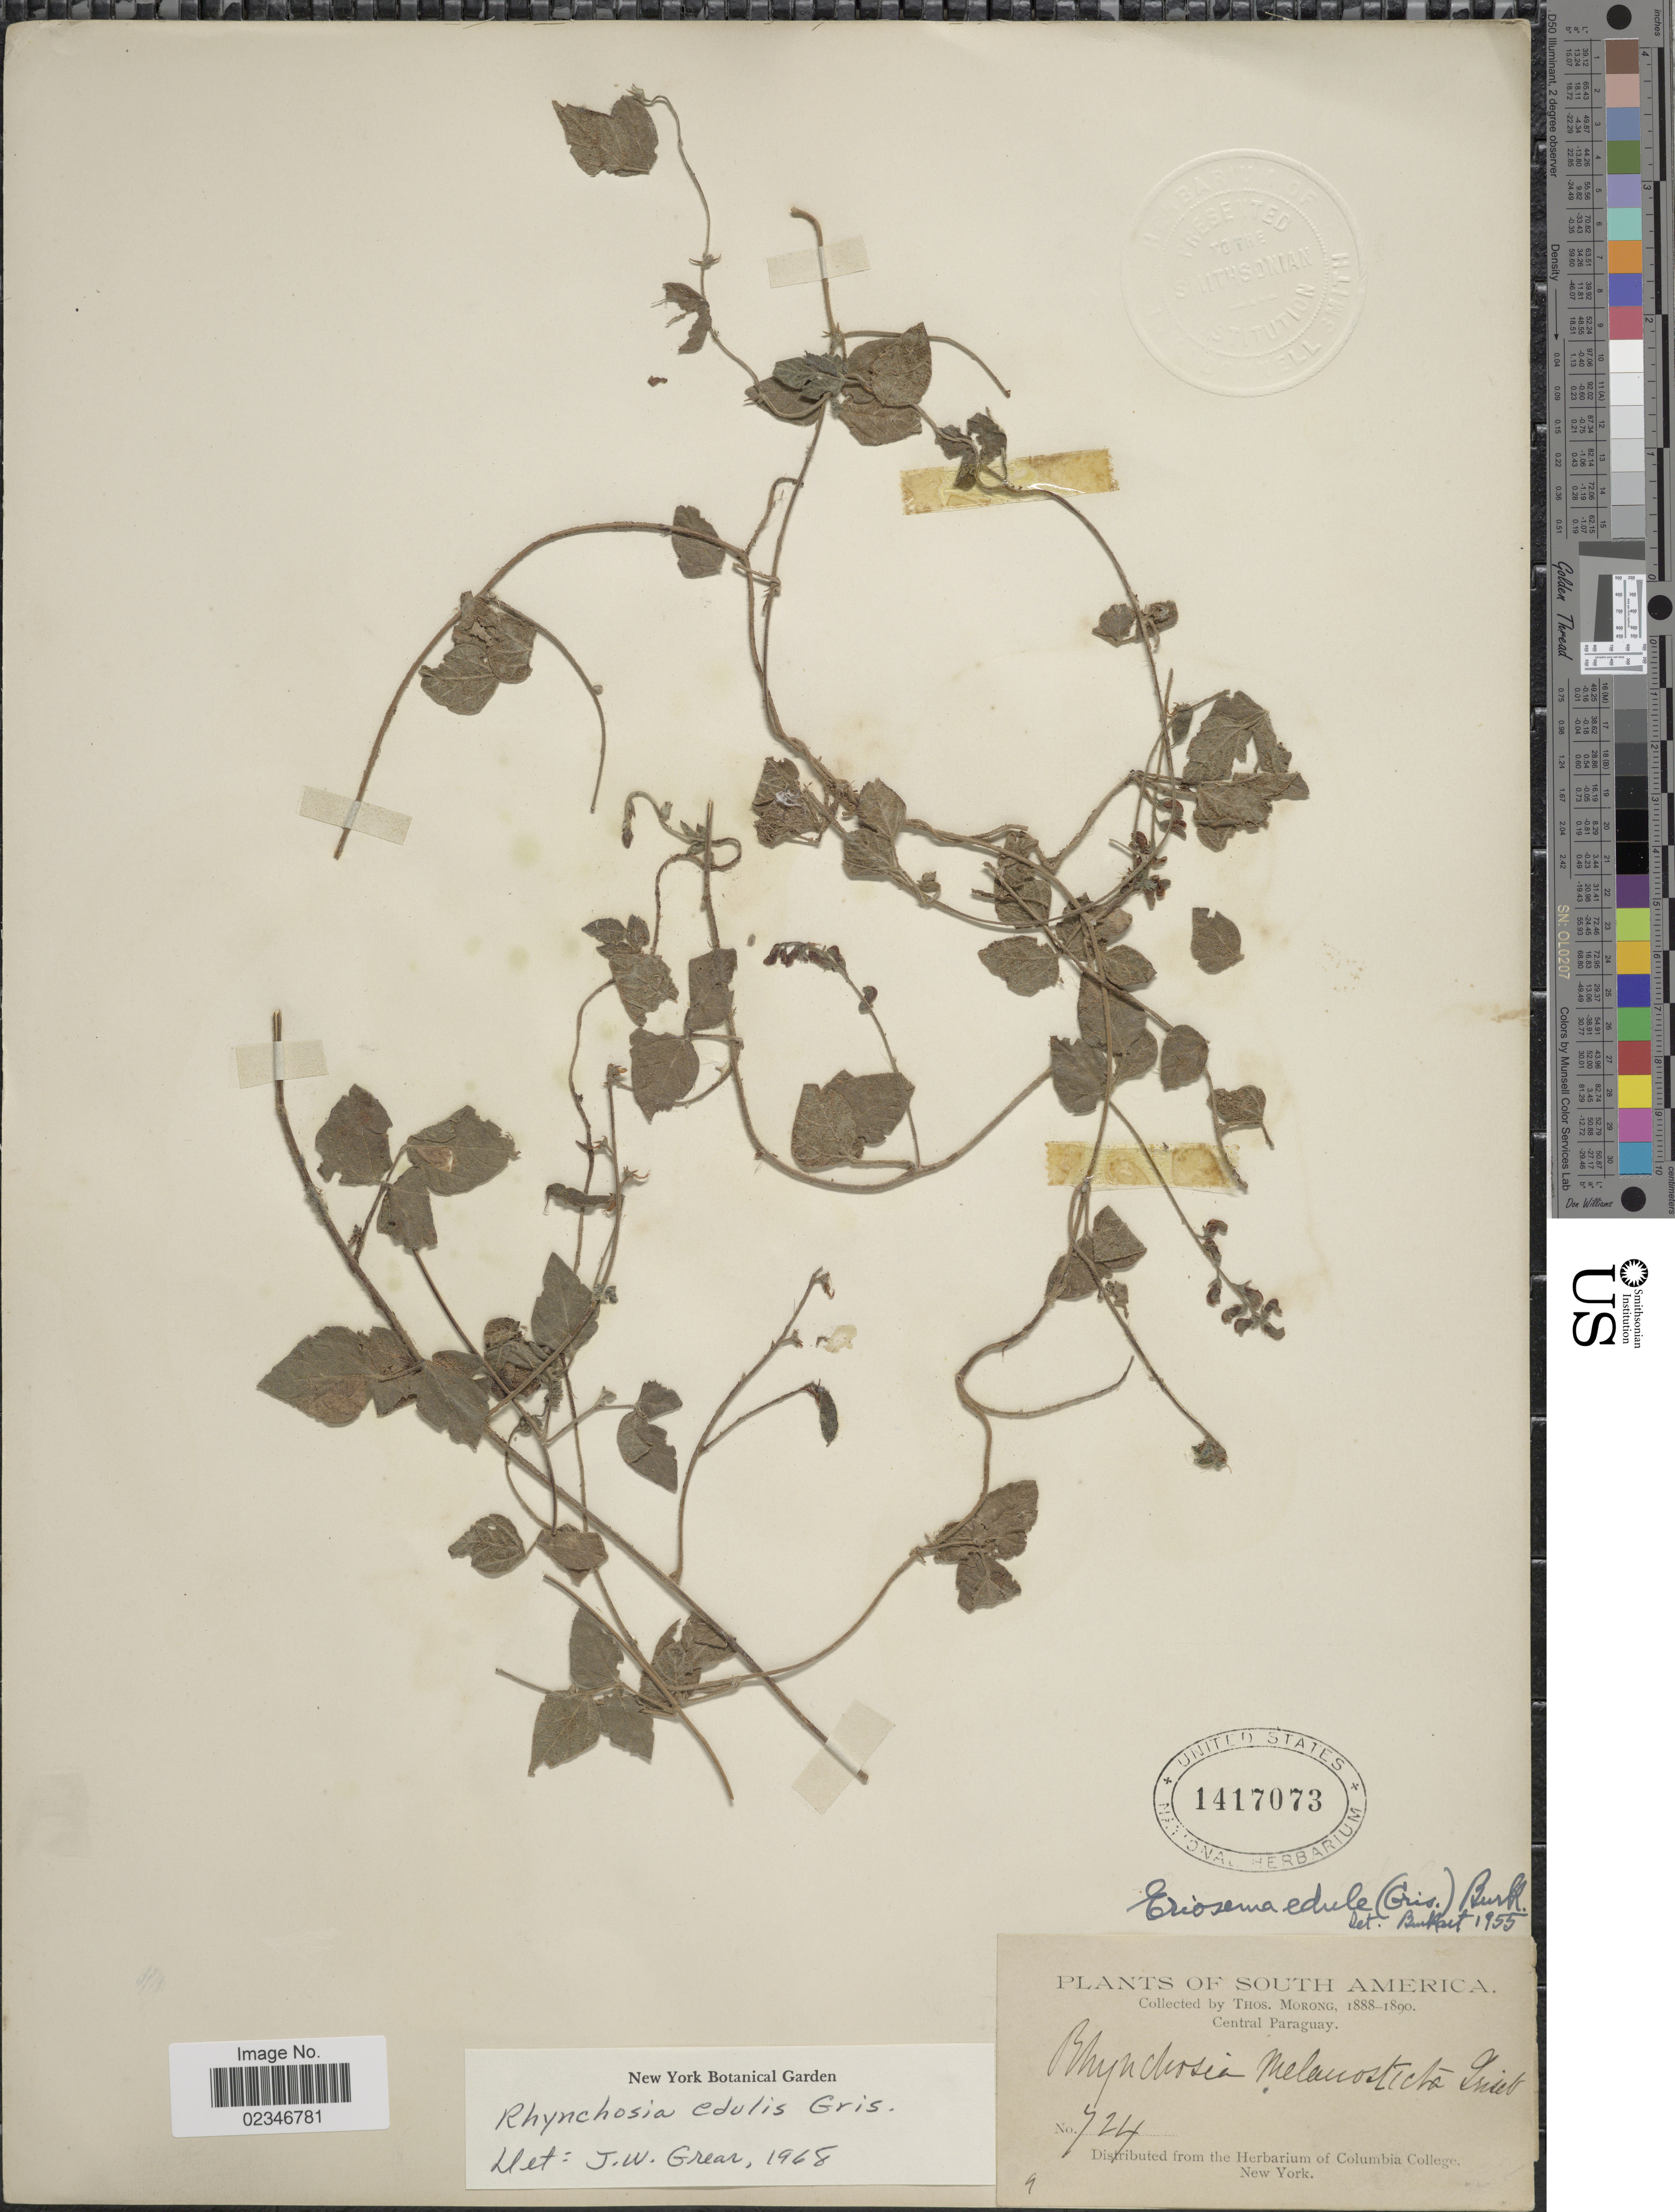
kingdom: Plantae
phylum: Tracheophyta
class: Magnoliopsida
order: Fabales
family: Fabaceae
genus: Rhynchosia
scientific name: Rhynchosia edulis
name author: Griseb.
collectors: ex herb. T. Morong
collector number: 724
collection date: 1888/1890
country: Paraguay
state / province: Central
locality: Central Paraguay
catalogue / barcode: US 1417073